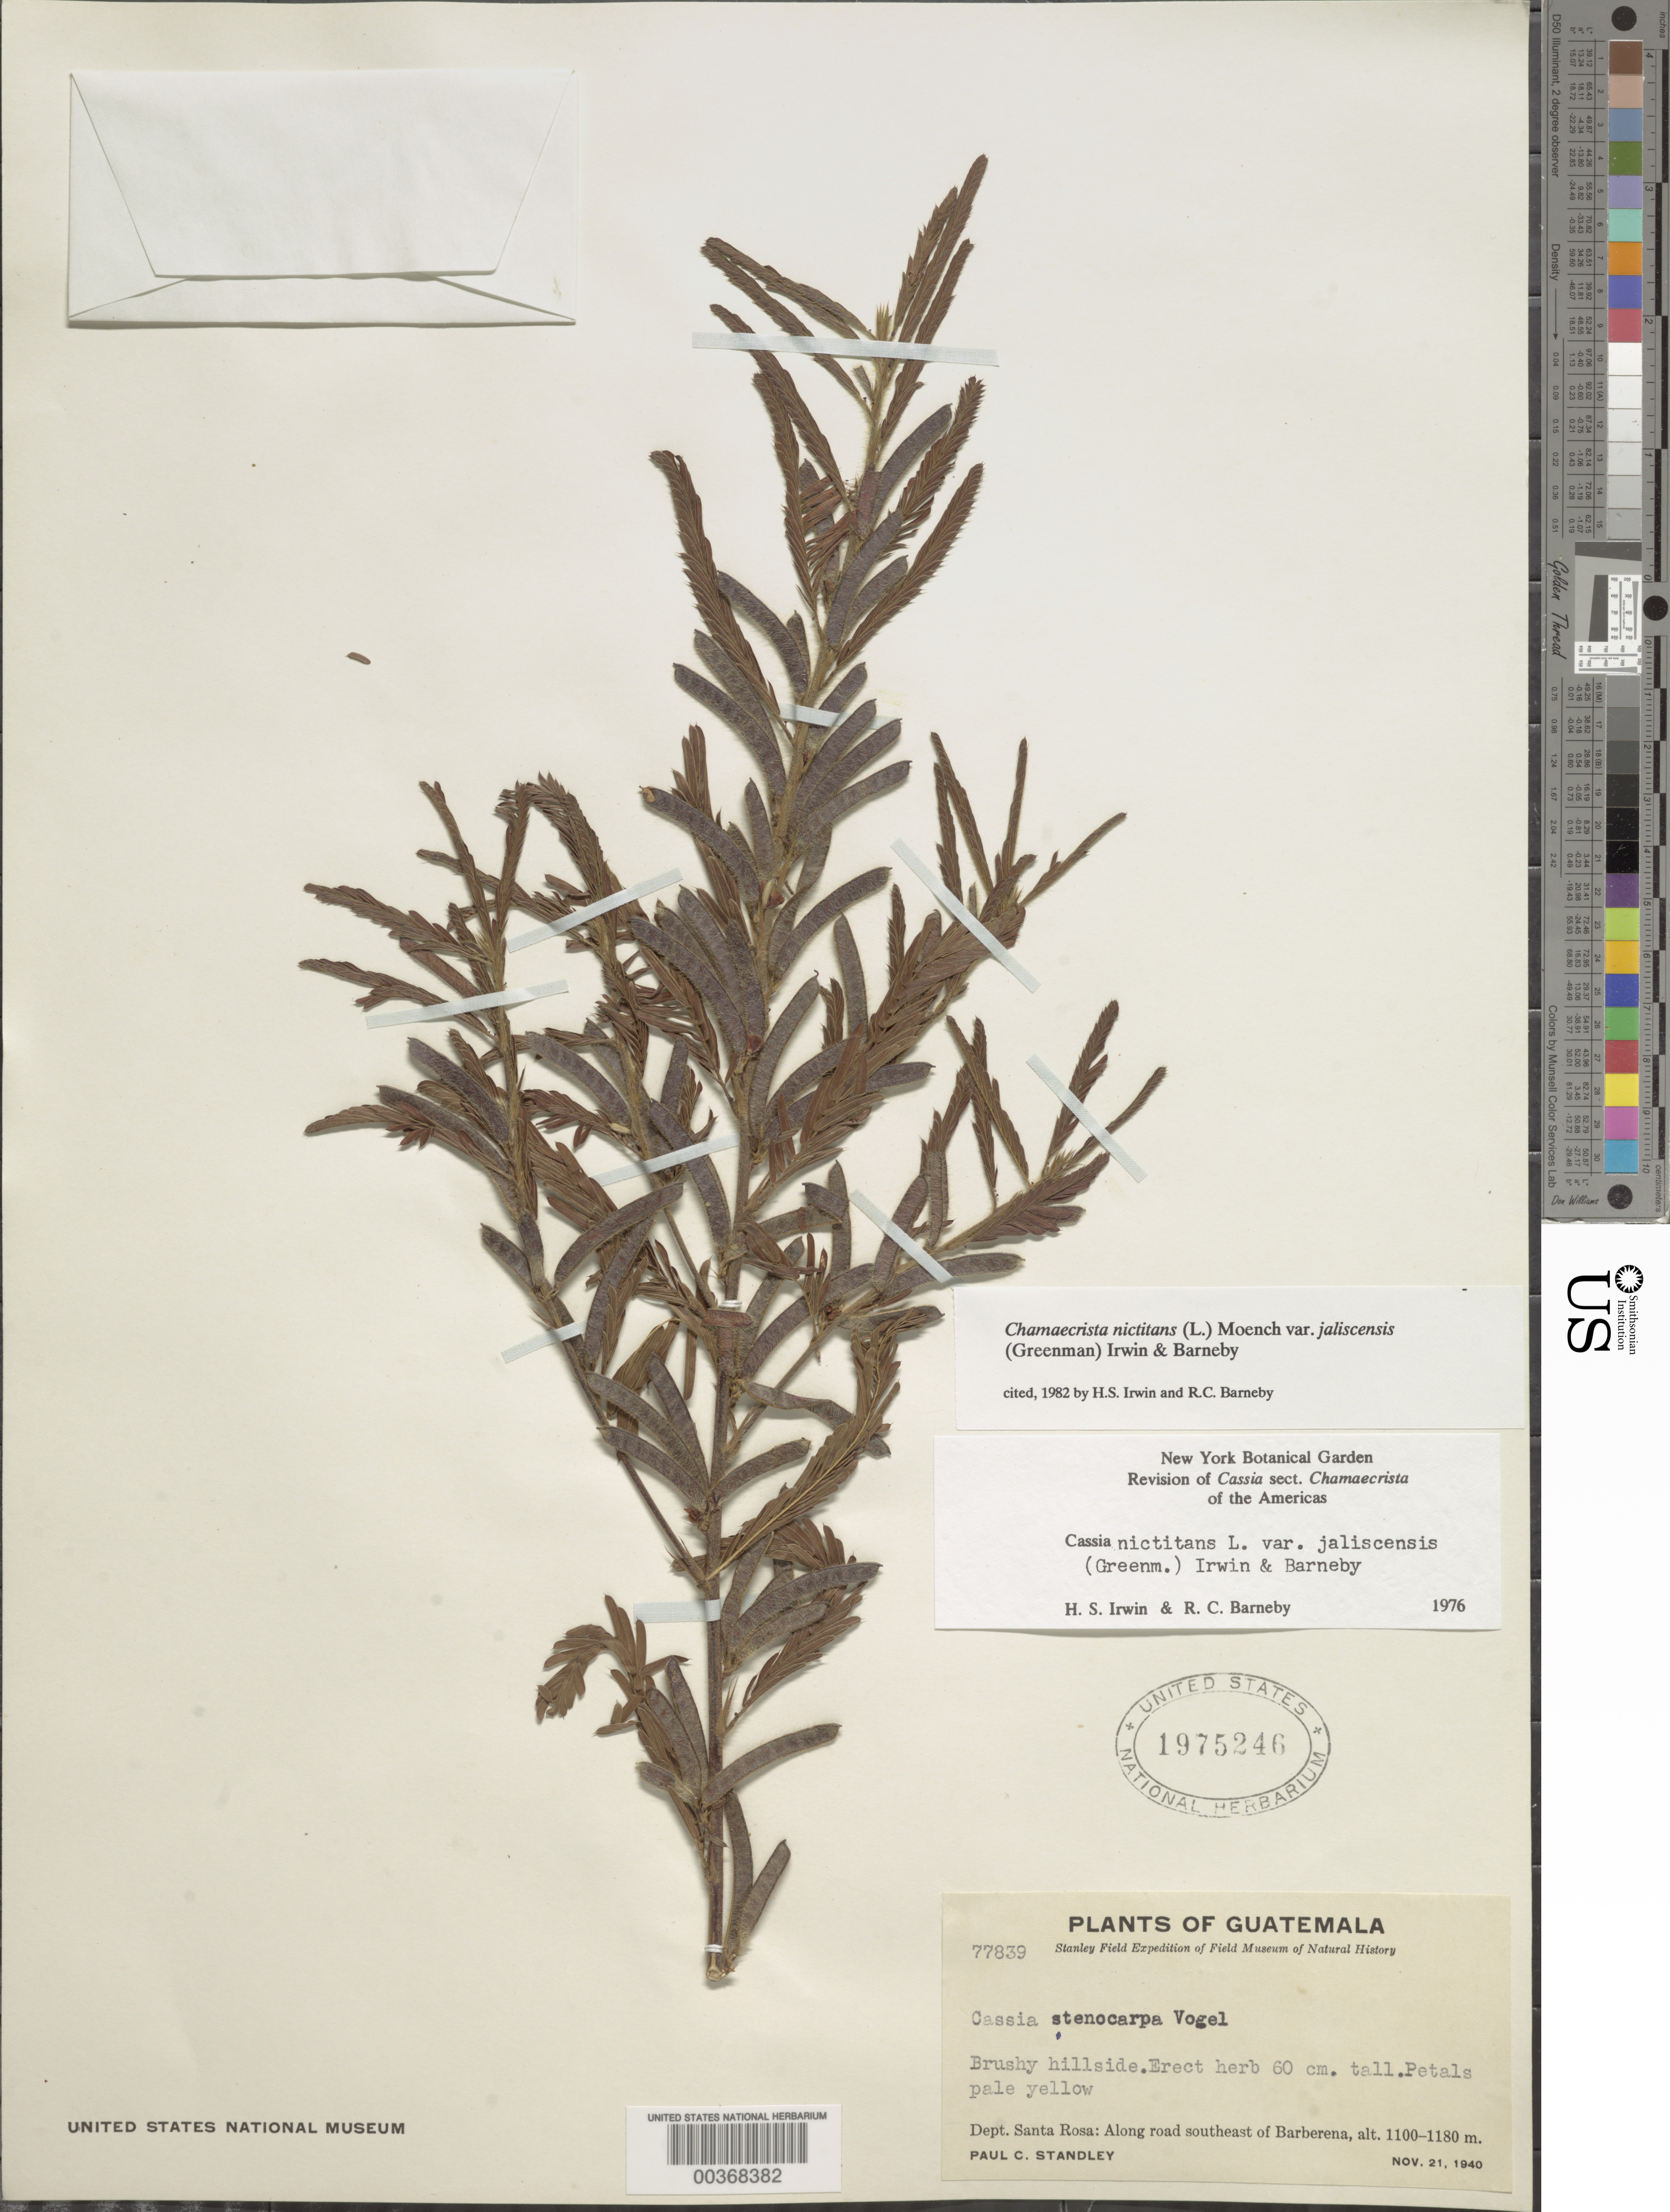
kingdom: Plantae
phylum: Tracheophyta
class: Magnoliopsida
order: Fabales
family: Fabaceae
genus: Chamaecrista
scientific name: Chamaecrista nictitans var. jaliscensis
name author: (Greenm.) H.S. Irwin & Barneby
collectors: P. C. Standley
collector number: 77839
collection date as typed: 21 Nov 1940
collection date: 1940-11-21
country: Guatemala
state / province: Santa Rosa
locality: Along road SE of Barberena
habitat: Hillside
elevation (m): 1100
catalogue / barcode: US 1975246